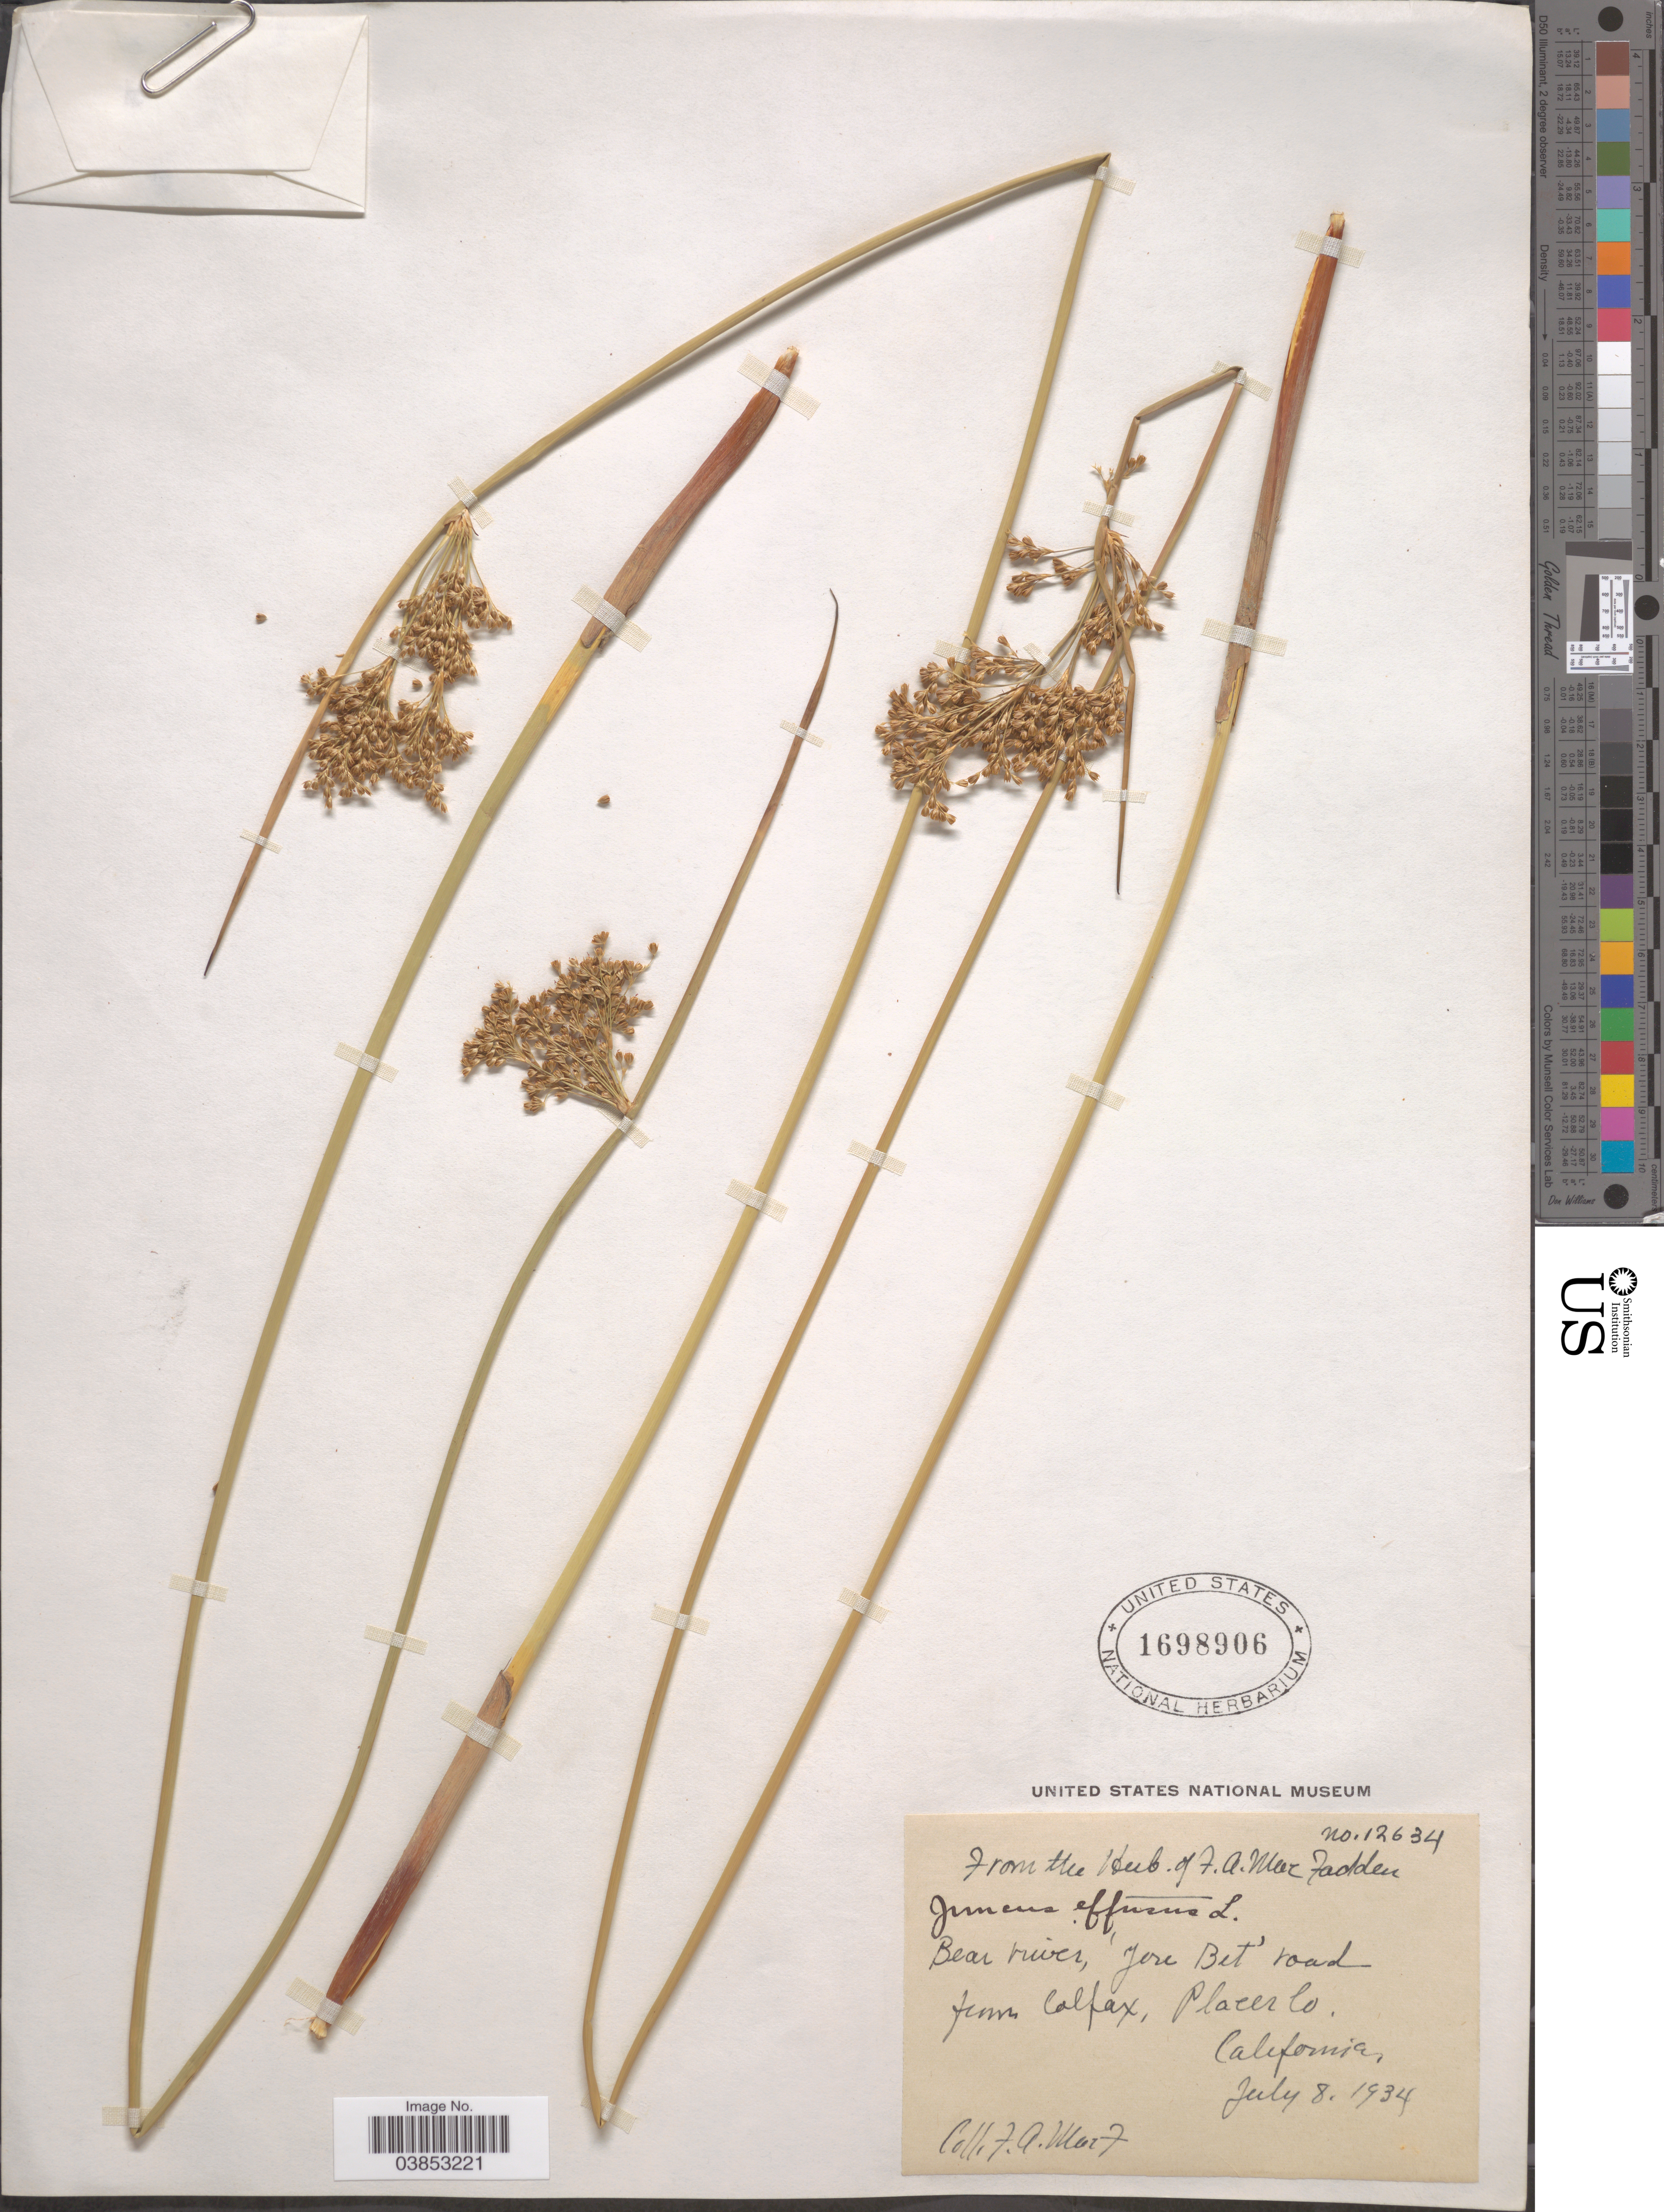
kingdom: Plantae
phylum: Tracheophyta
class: Liliopsida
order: Poales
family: Juncaceae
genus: Juncus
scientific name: Juncus effusus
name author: L.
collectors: F. MacFadden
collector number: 12634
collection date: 1934-07-08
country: United States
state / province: California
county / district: Placer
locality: Bear river, 'You Bet' road from Calfax, Placer Co.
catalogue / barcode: US 1698906